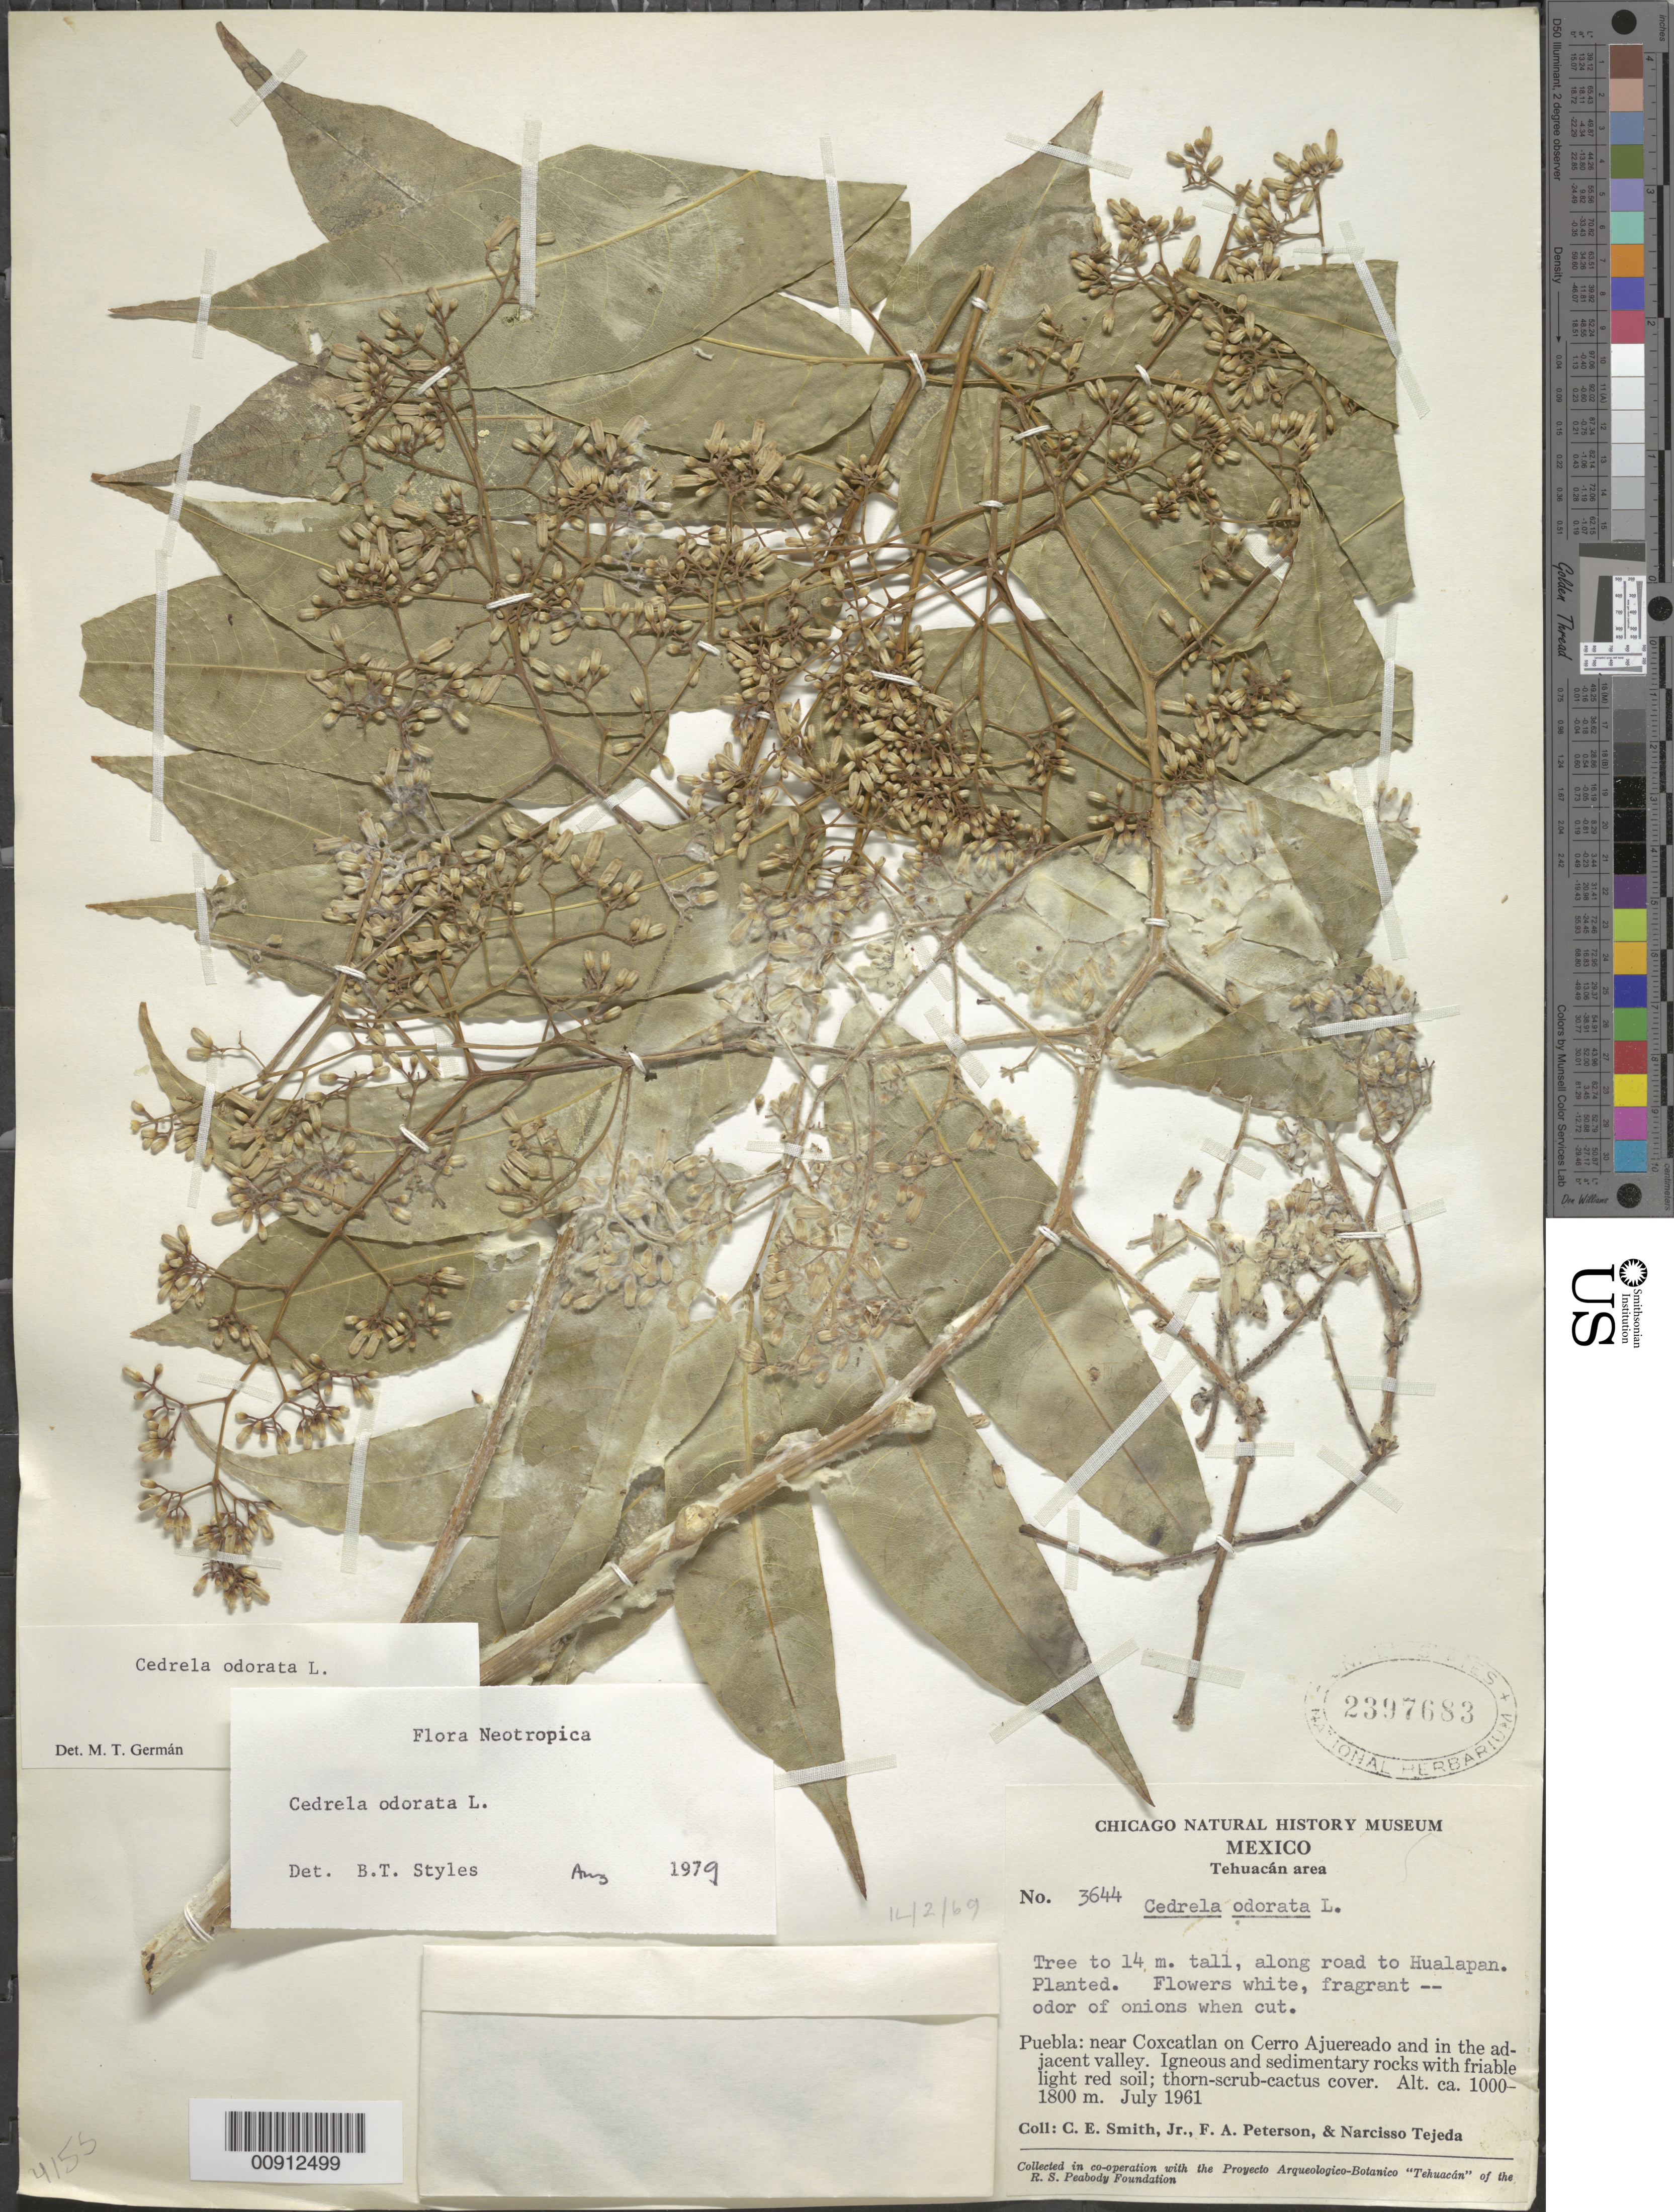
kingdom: Plantae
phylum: Tracheophyta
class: Magnoliopsida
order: Sapindales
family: Meliaceae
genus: Cedrela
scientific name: Cedrela odorata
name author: L.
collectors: C. E. Smith Jr., F. A. Peterson & N. Tejeda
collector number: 3644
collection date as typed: Jul 1961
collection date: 1961-07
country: Mexico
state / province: Puebla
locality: Puebla: near Coxcatlan on Cerro Ajuereado and in the adjacent valley.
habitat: Igneous and sedimentary rocks with friable light red soil; thorn-scrub-cactus cover.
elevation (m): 1800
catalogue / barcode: US 2397683